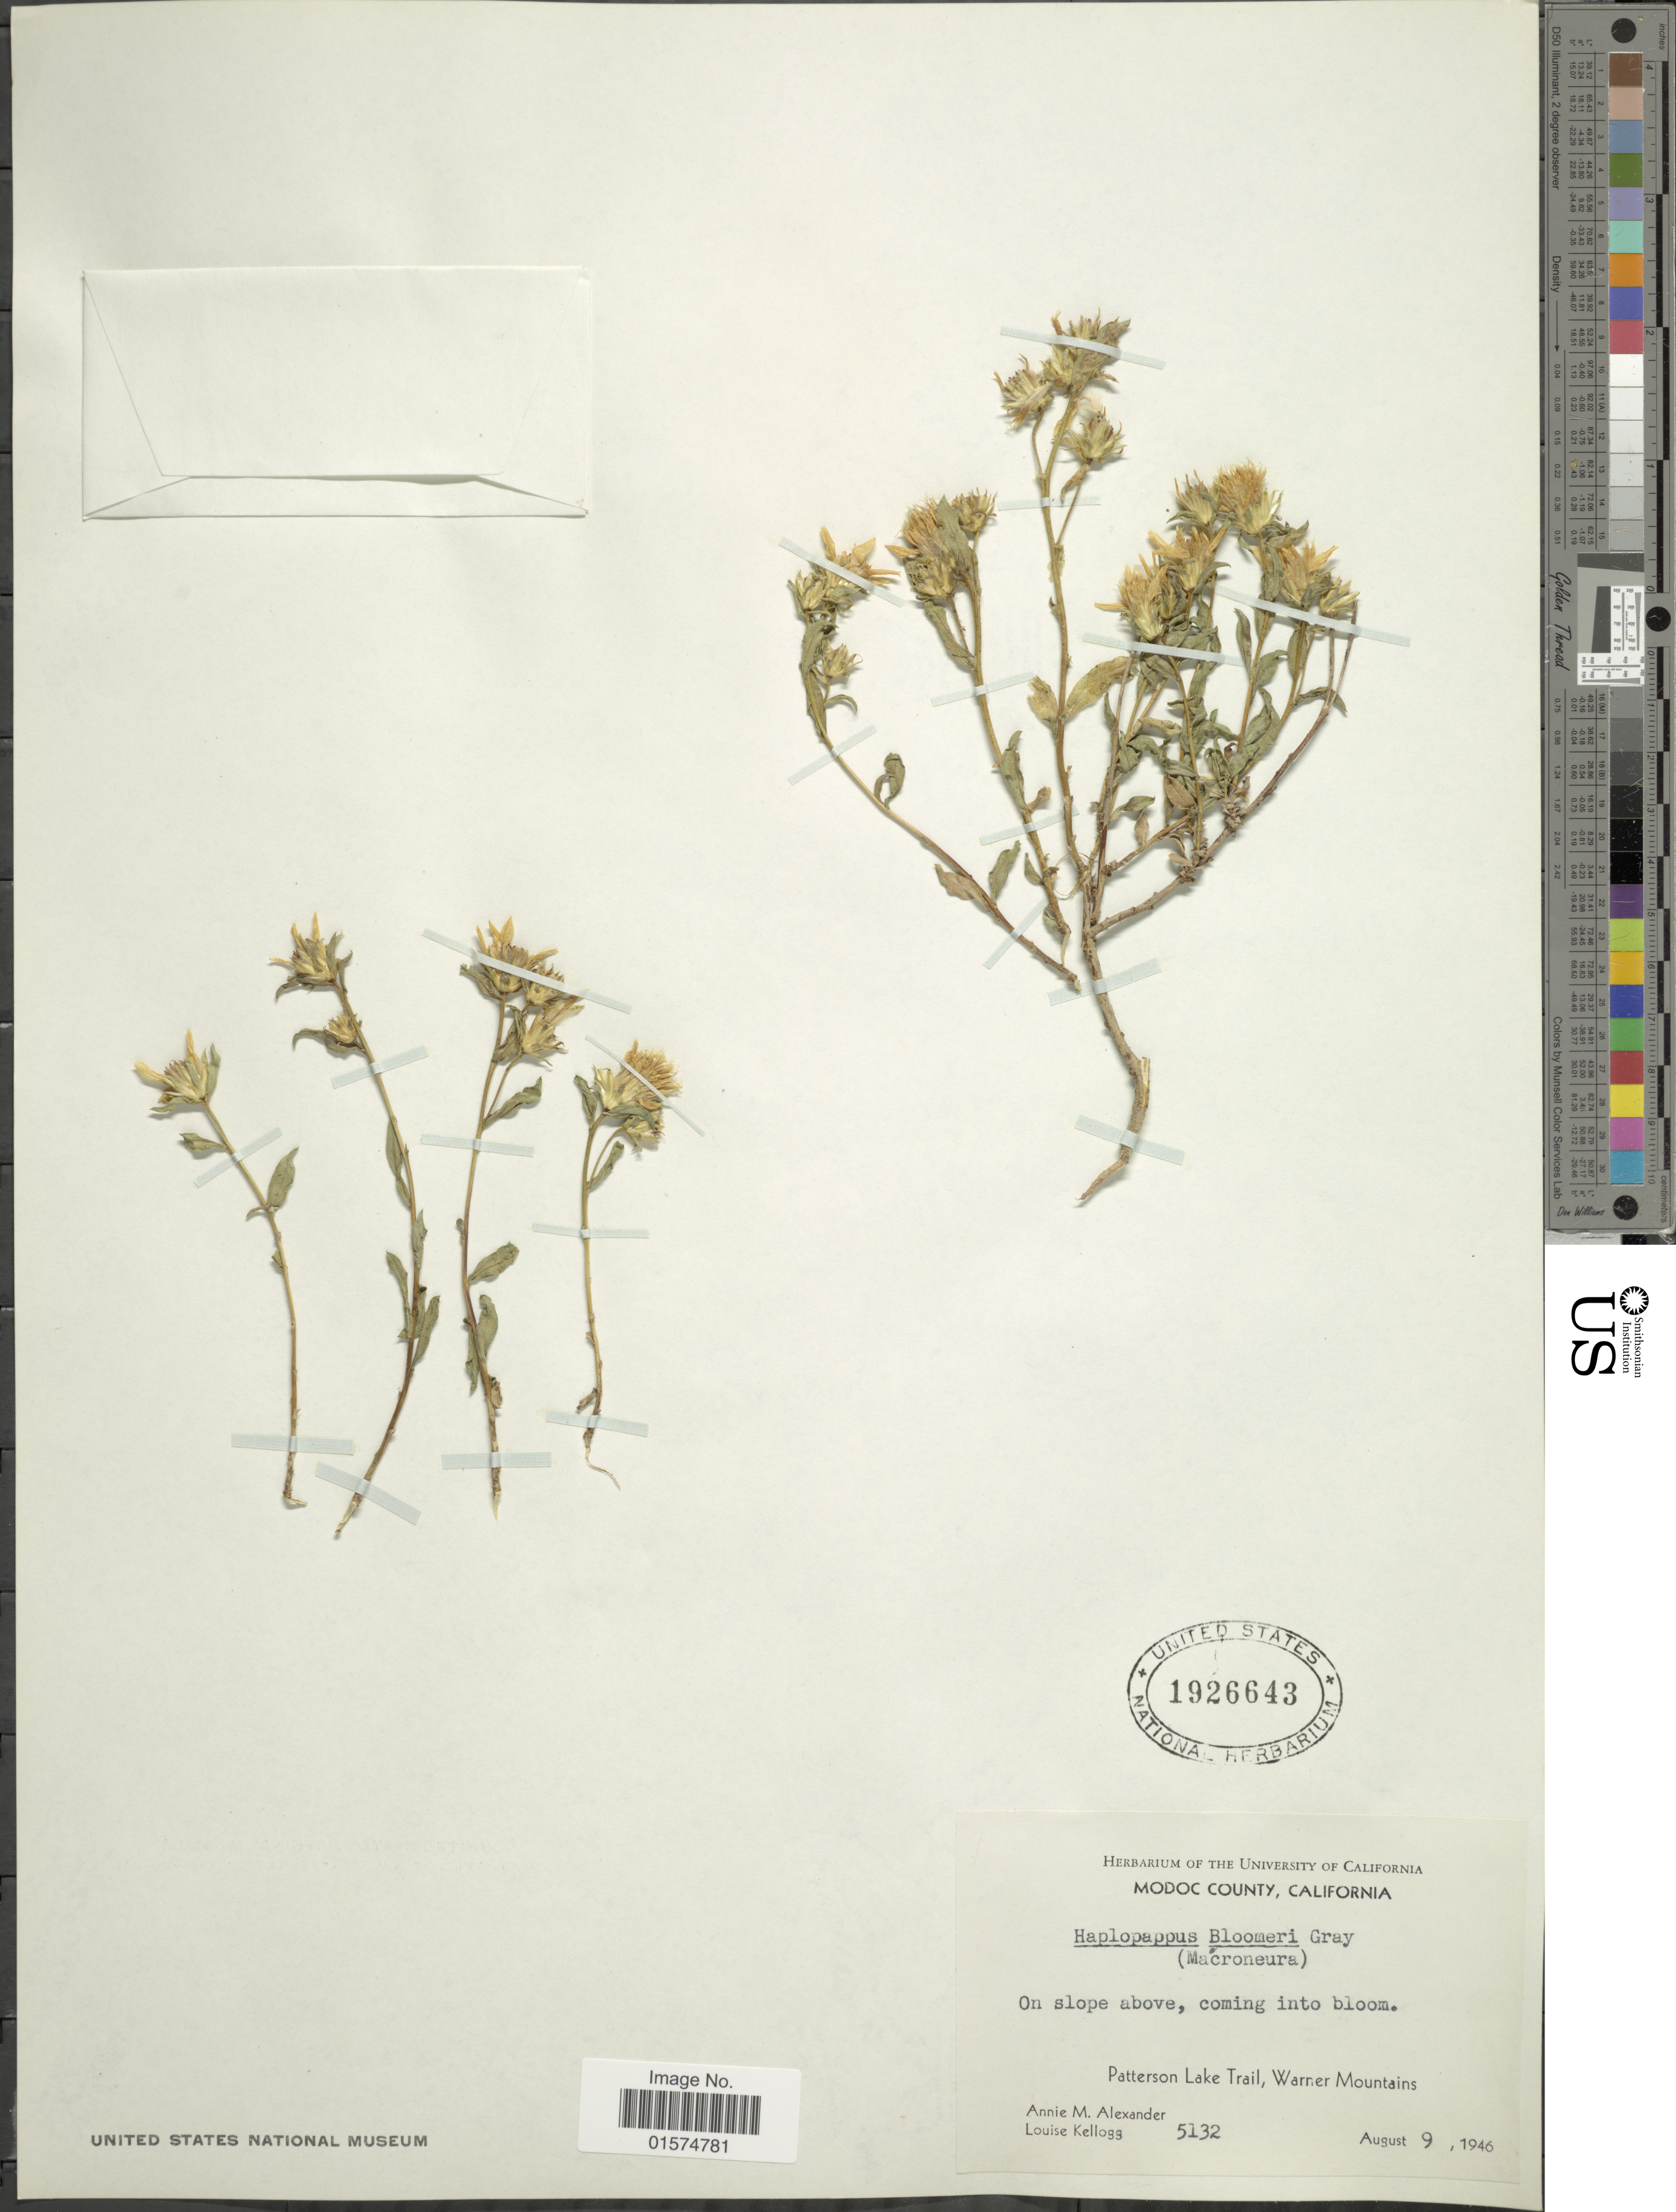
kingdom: Plantae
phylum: Tracheophyta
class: Magnoliopsida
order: Asterales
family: Asteraceae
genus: Ericameria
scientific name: Ericameria bloomeri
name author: (A. Gray) J.F. Macbr.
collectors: A. M. Alexander & L. Kellogg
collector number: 5132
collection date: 1946-08-09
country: United States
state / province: California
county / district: Modoc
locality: Modoc County. Patterson Lake Trail, Warner Mountains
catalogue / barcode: US 1926643